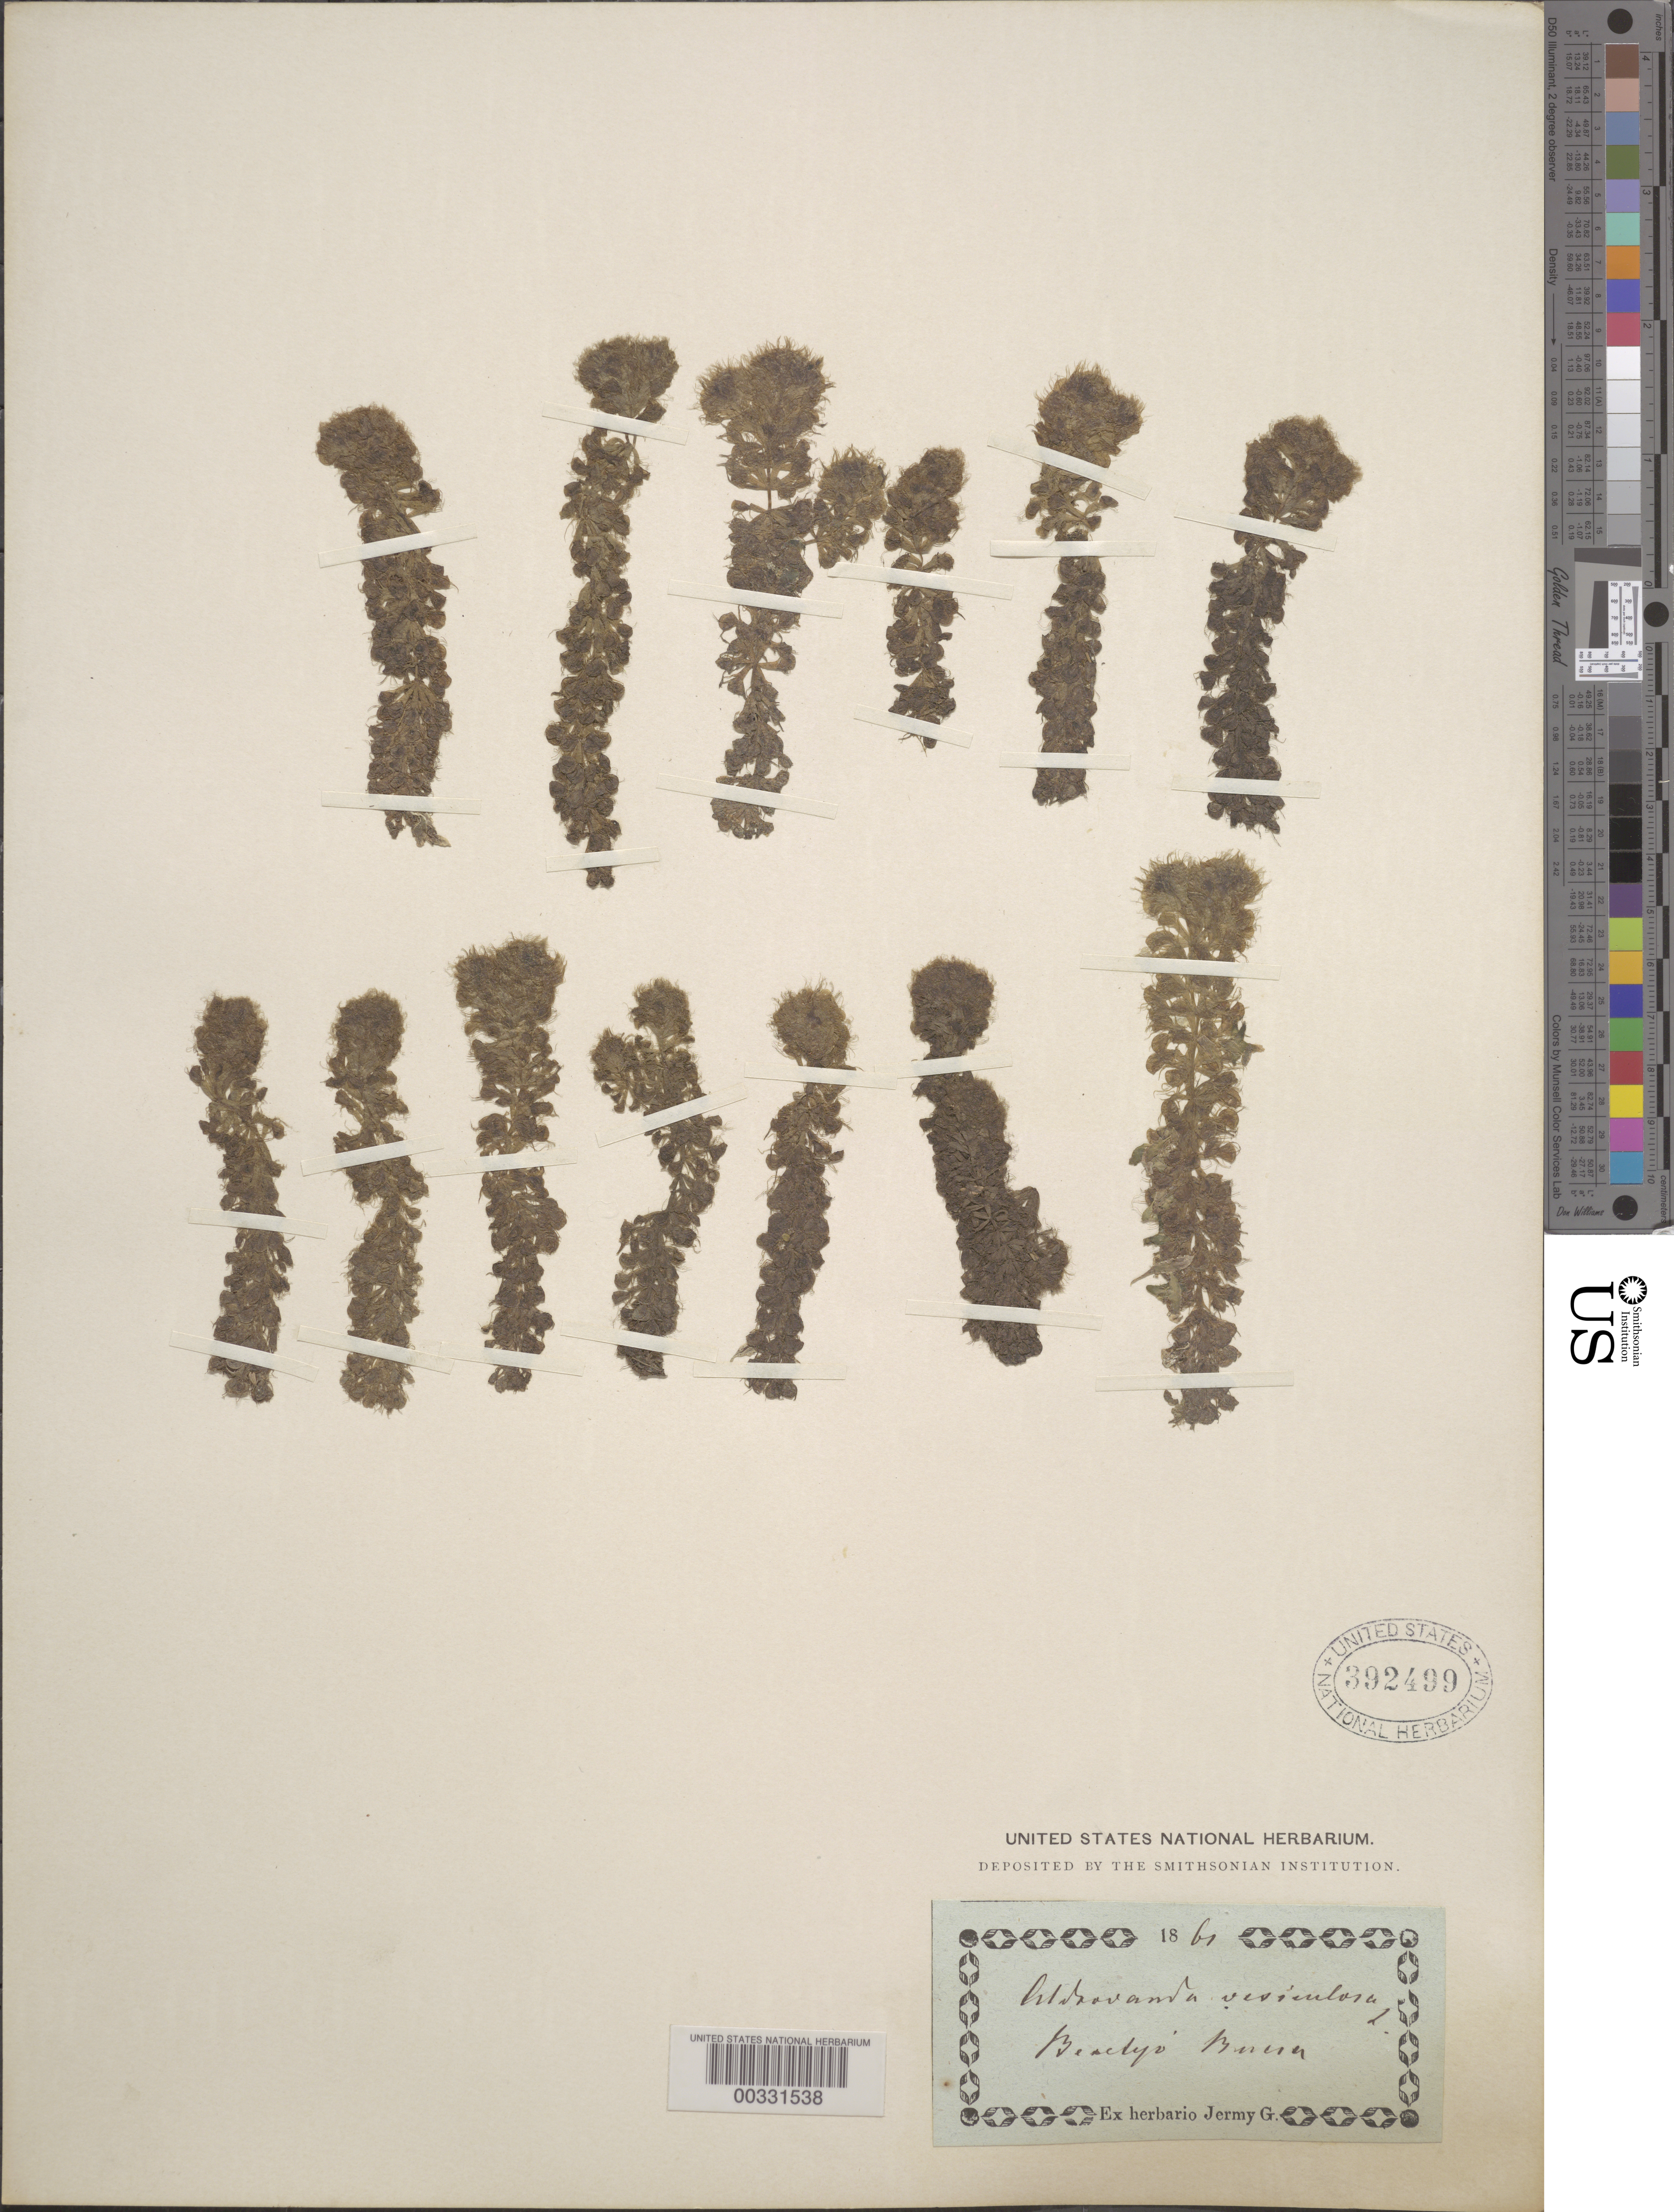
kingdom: Plantae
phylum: Tracheophyta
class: Magnoliopsida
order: Caryophyllales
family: Droseraceae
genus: Aldrovanda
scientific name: Aldrovanda vesiculosa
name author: L.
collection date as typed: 1861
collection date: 1861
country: Hungary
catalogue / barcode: US 392499